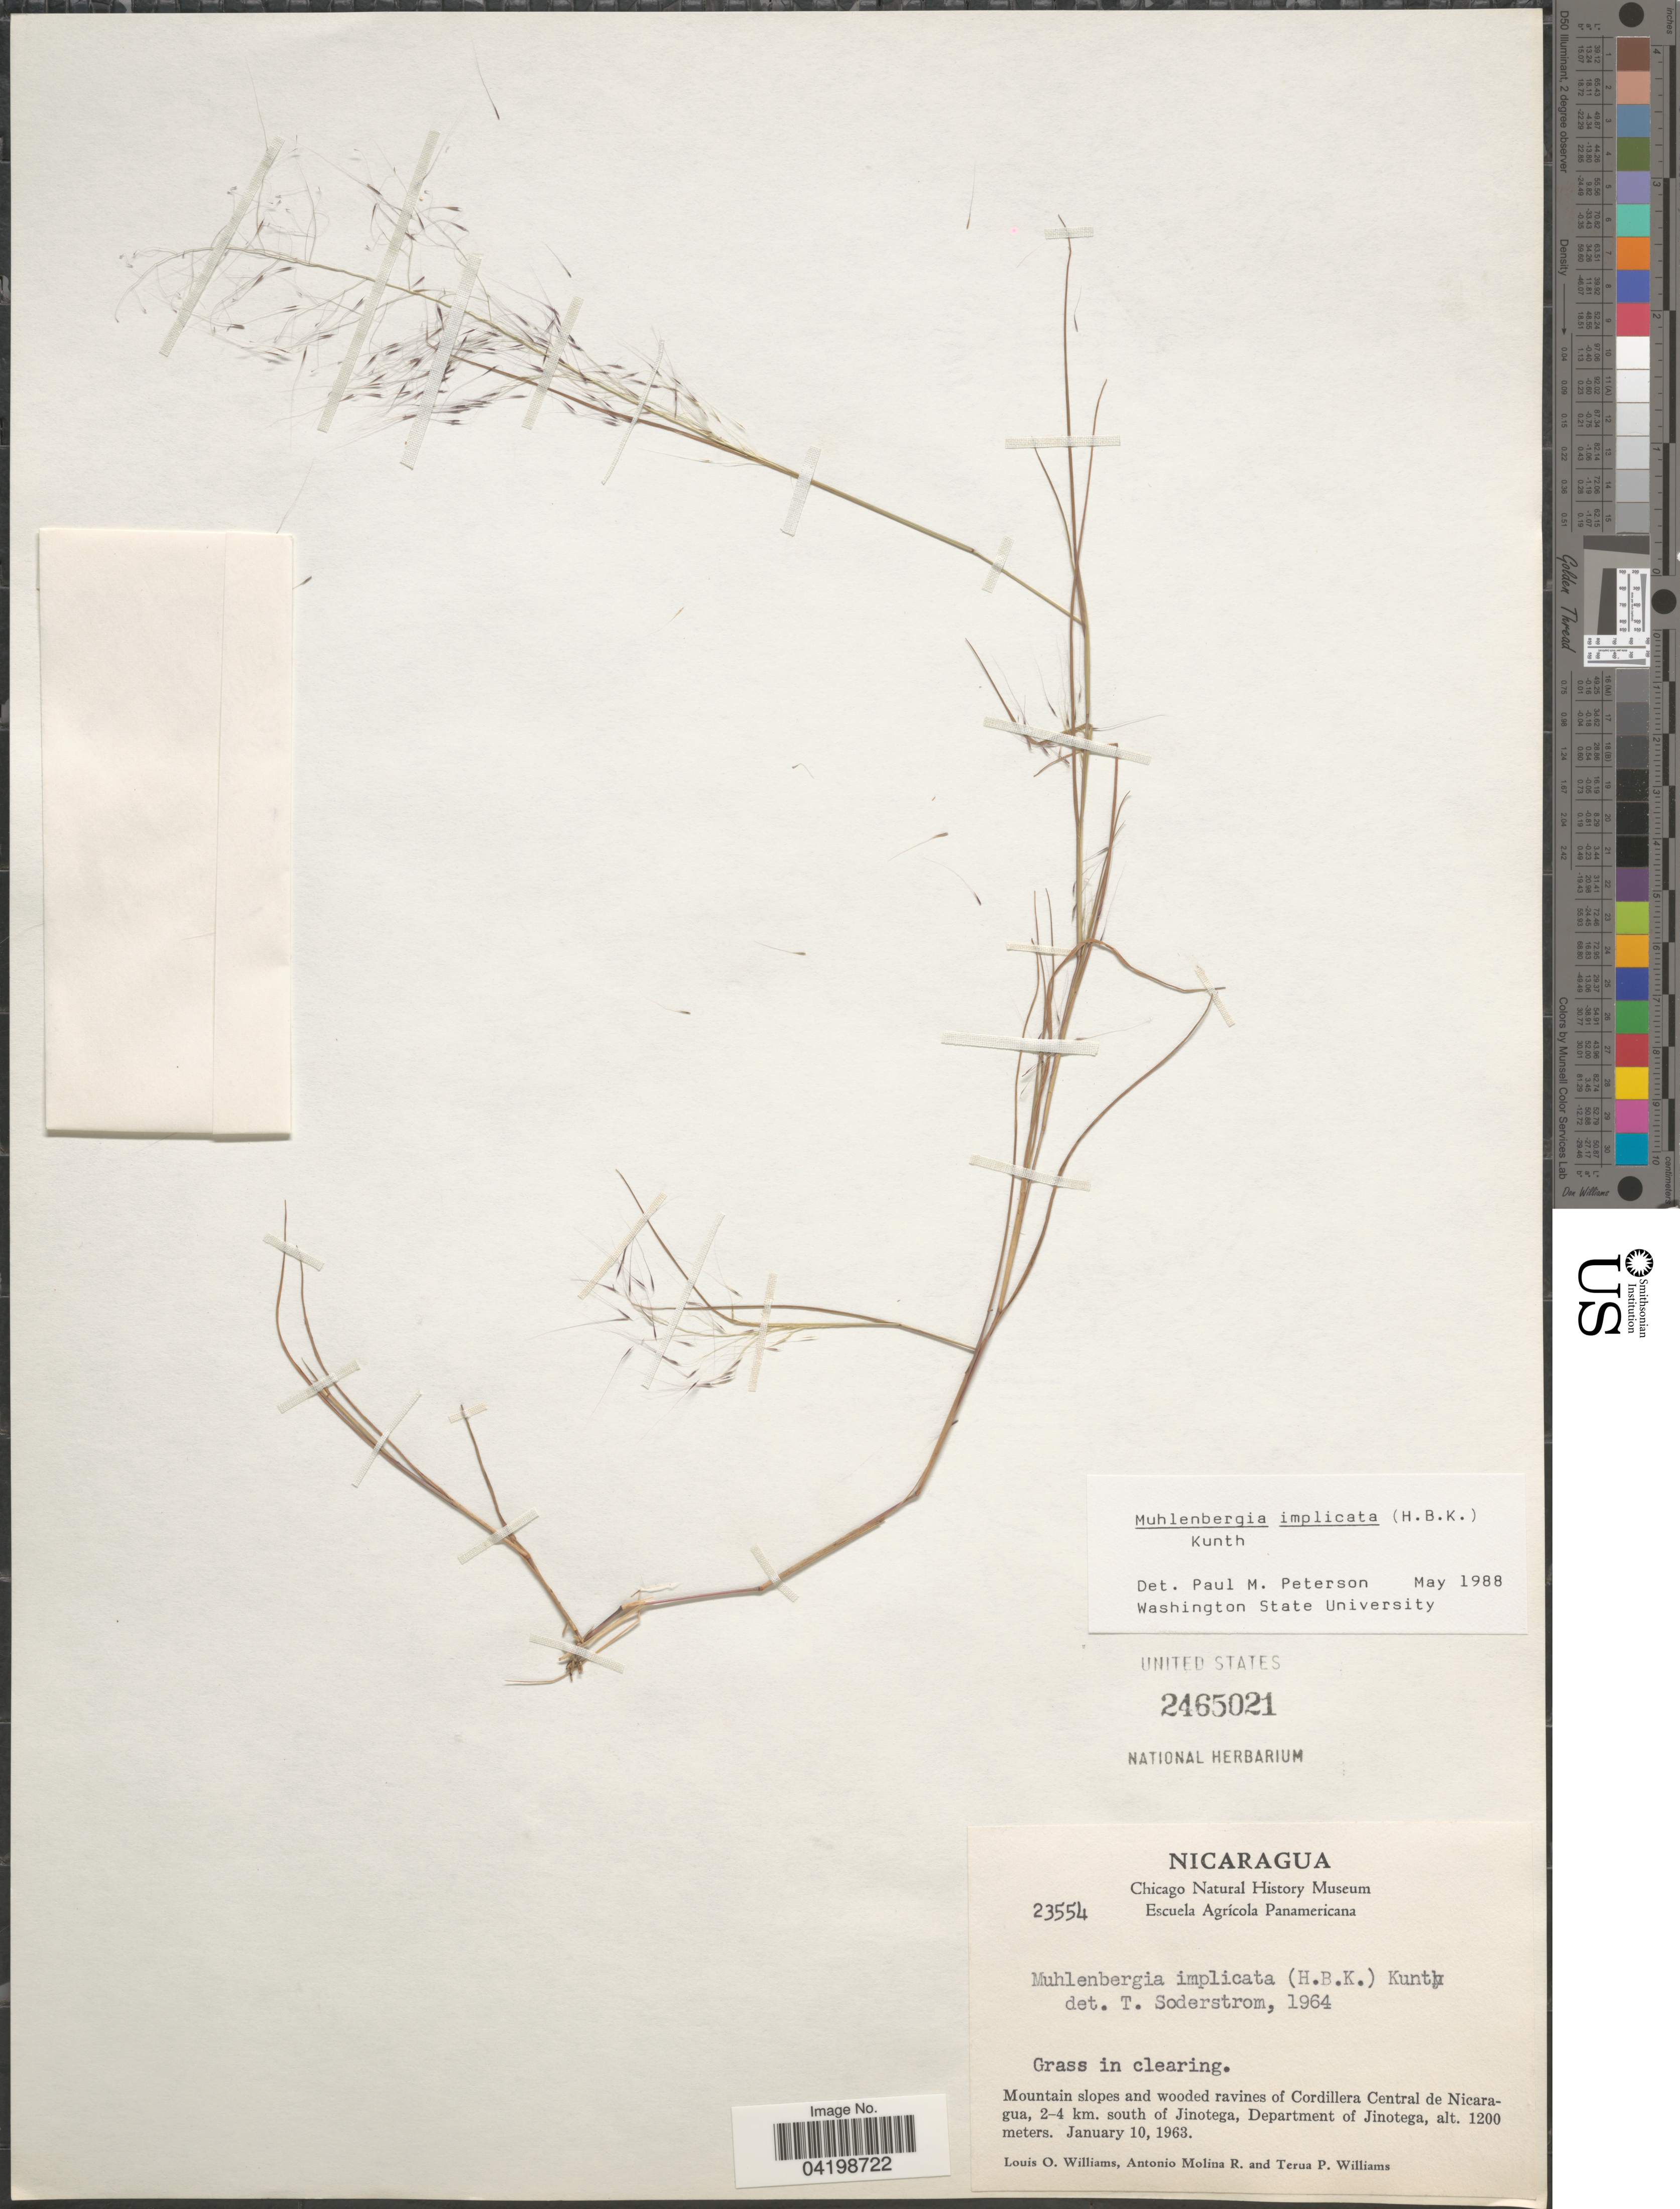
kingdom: Plantae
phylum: Tracheophyta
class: Liliopsida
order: Poales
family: Poaceae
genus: Muhlenbergia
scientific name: Muhlenbergia implicata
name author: (Kunth) Trin.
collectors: L. O. Williams, A. Molina R. & T. Williams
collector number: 23554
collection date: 1963-01-10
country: Nicaragua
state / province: Jinotega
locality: Mountain slopes and wooded ravines of Cordillera Central de Nicaragua, 2-4 km. south of Jinotega. Department of Jinotega.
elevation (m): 1200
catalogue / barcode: US 2465021